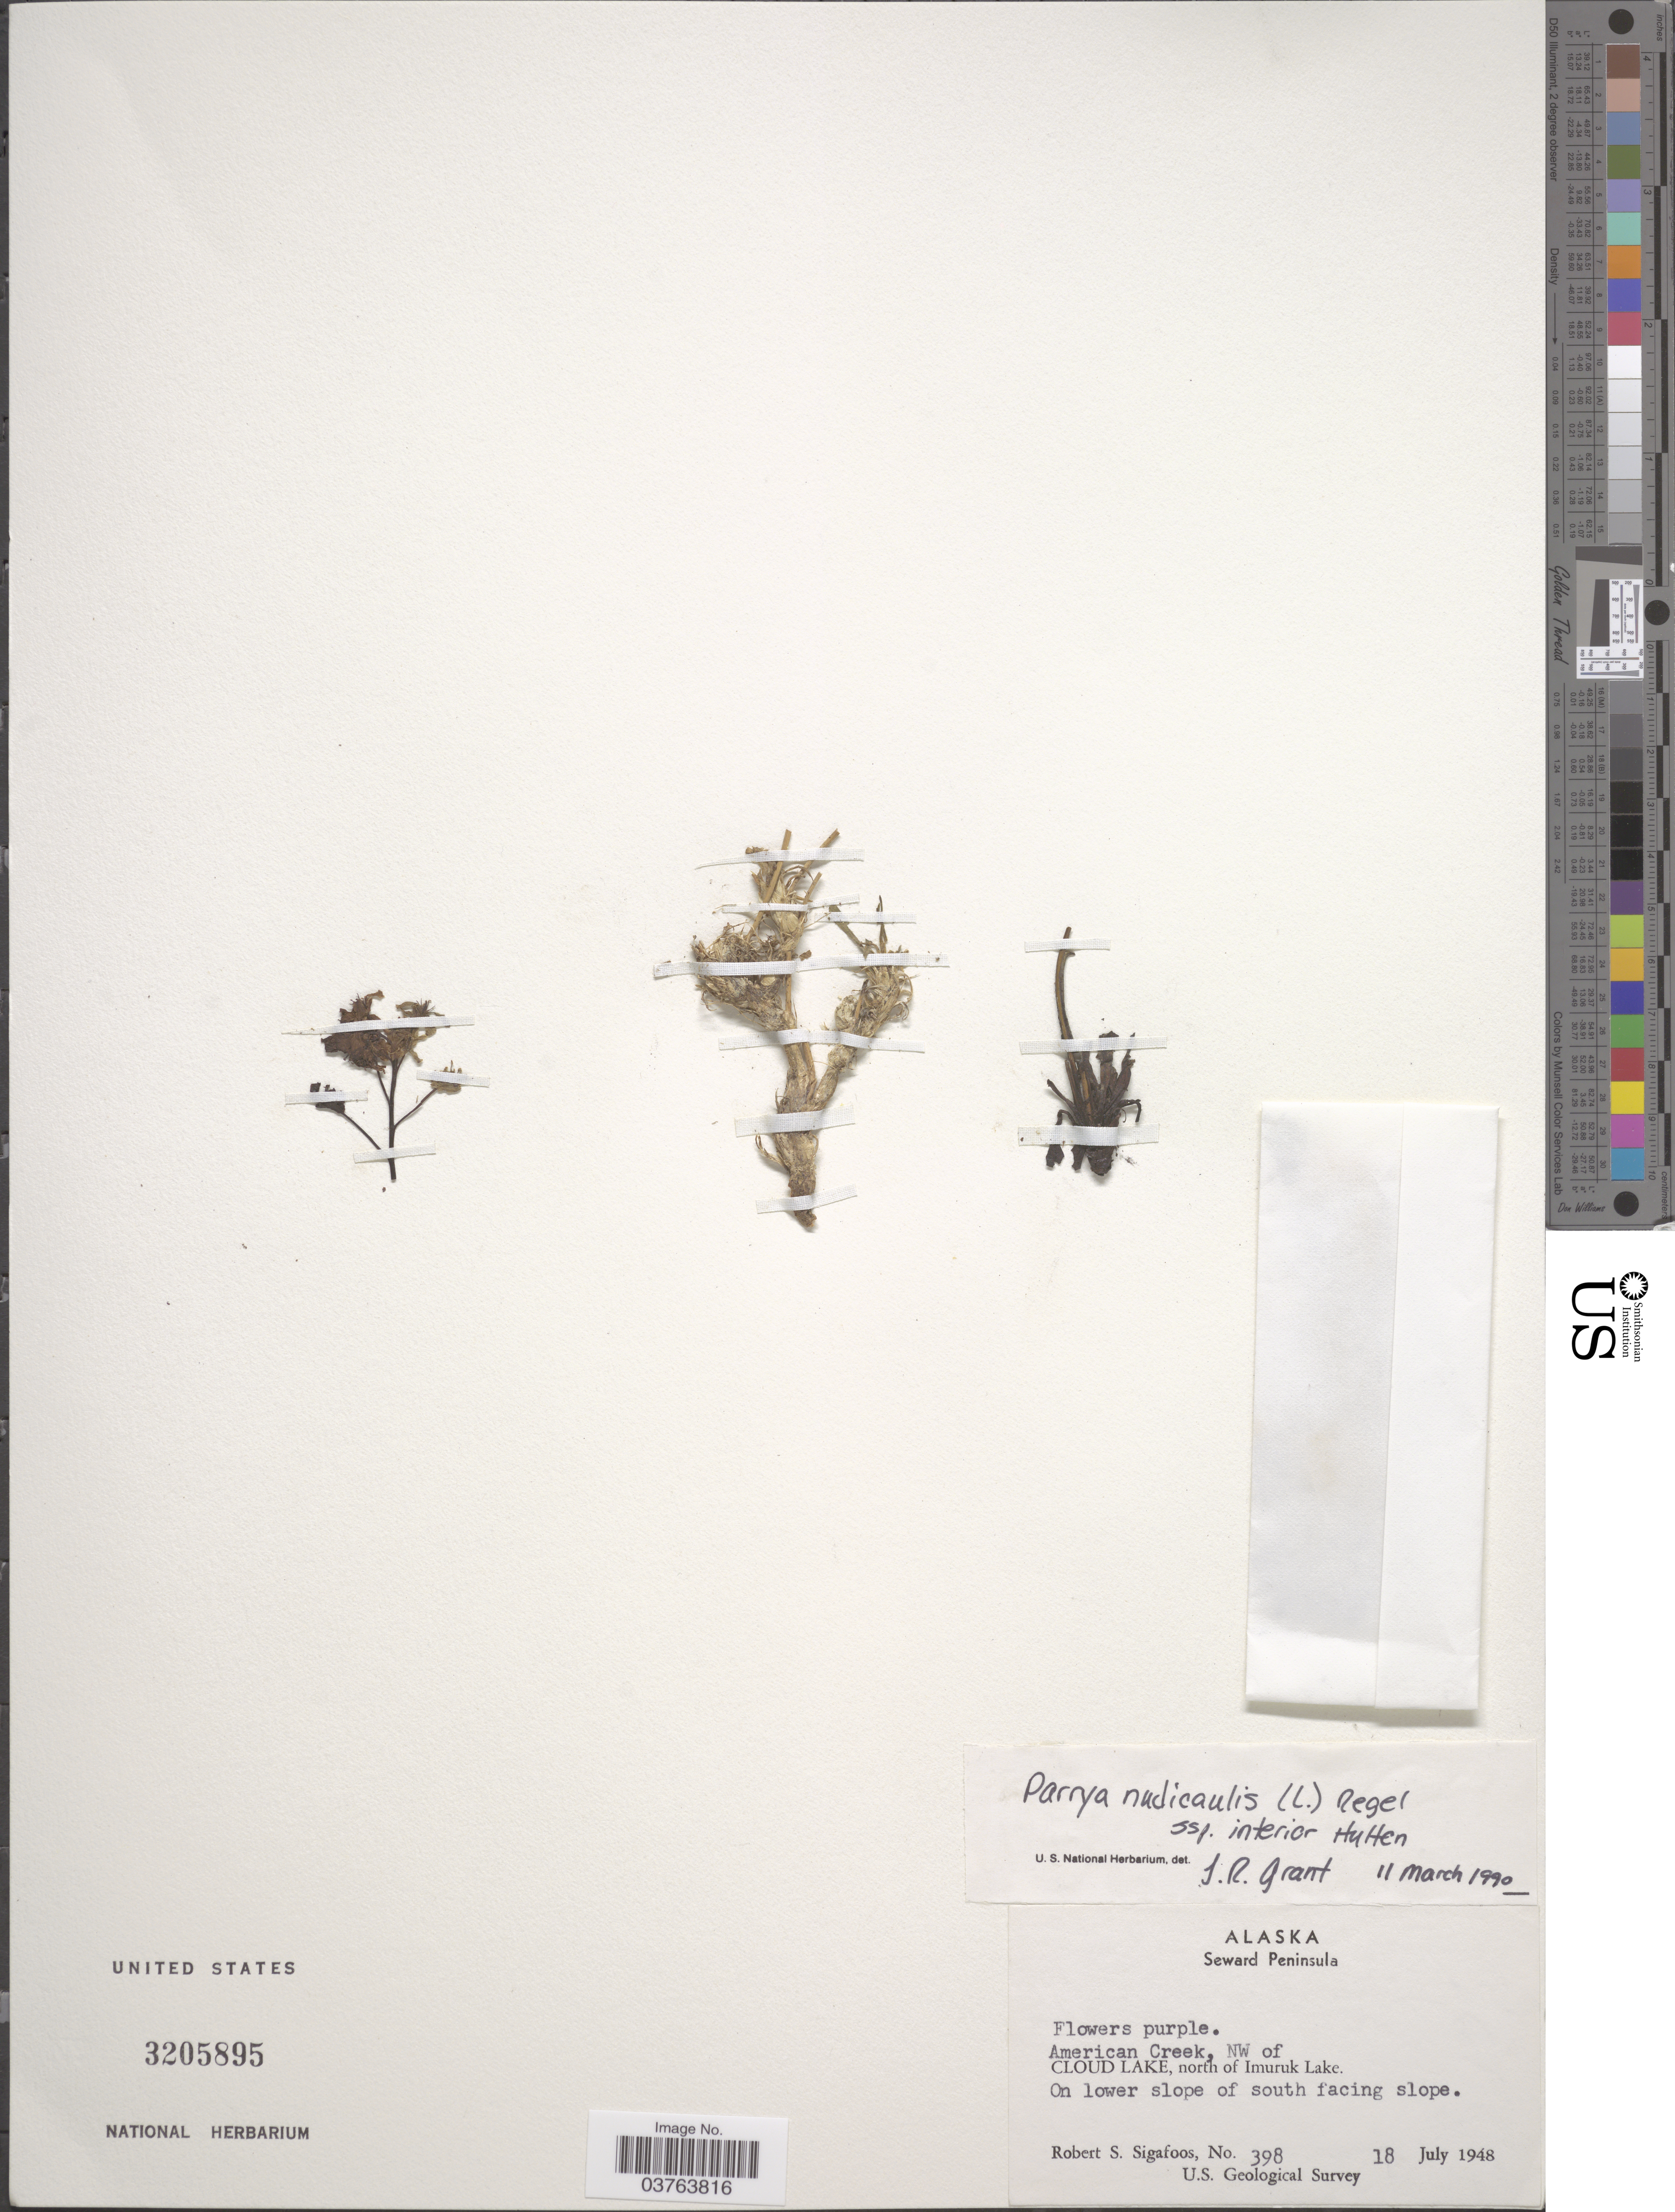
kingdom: Plantae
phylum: Tracheophyta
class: Magnoliopsida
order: Brassicales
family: Brassicaceae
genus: Parrya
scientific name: Parrya nudicaulis subsp. interior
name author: Hultén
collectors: R. Sigafoos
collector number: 398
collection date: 1948-07-18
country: United States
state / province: Alaska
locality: Seward Peninsula. American Creek, NW of Cloud Lake, north of Imuruk Lake. On lower slope of south facing slope.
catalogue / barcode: US 3205895